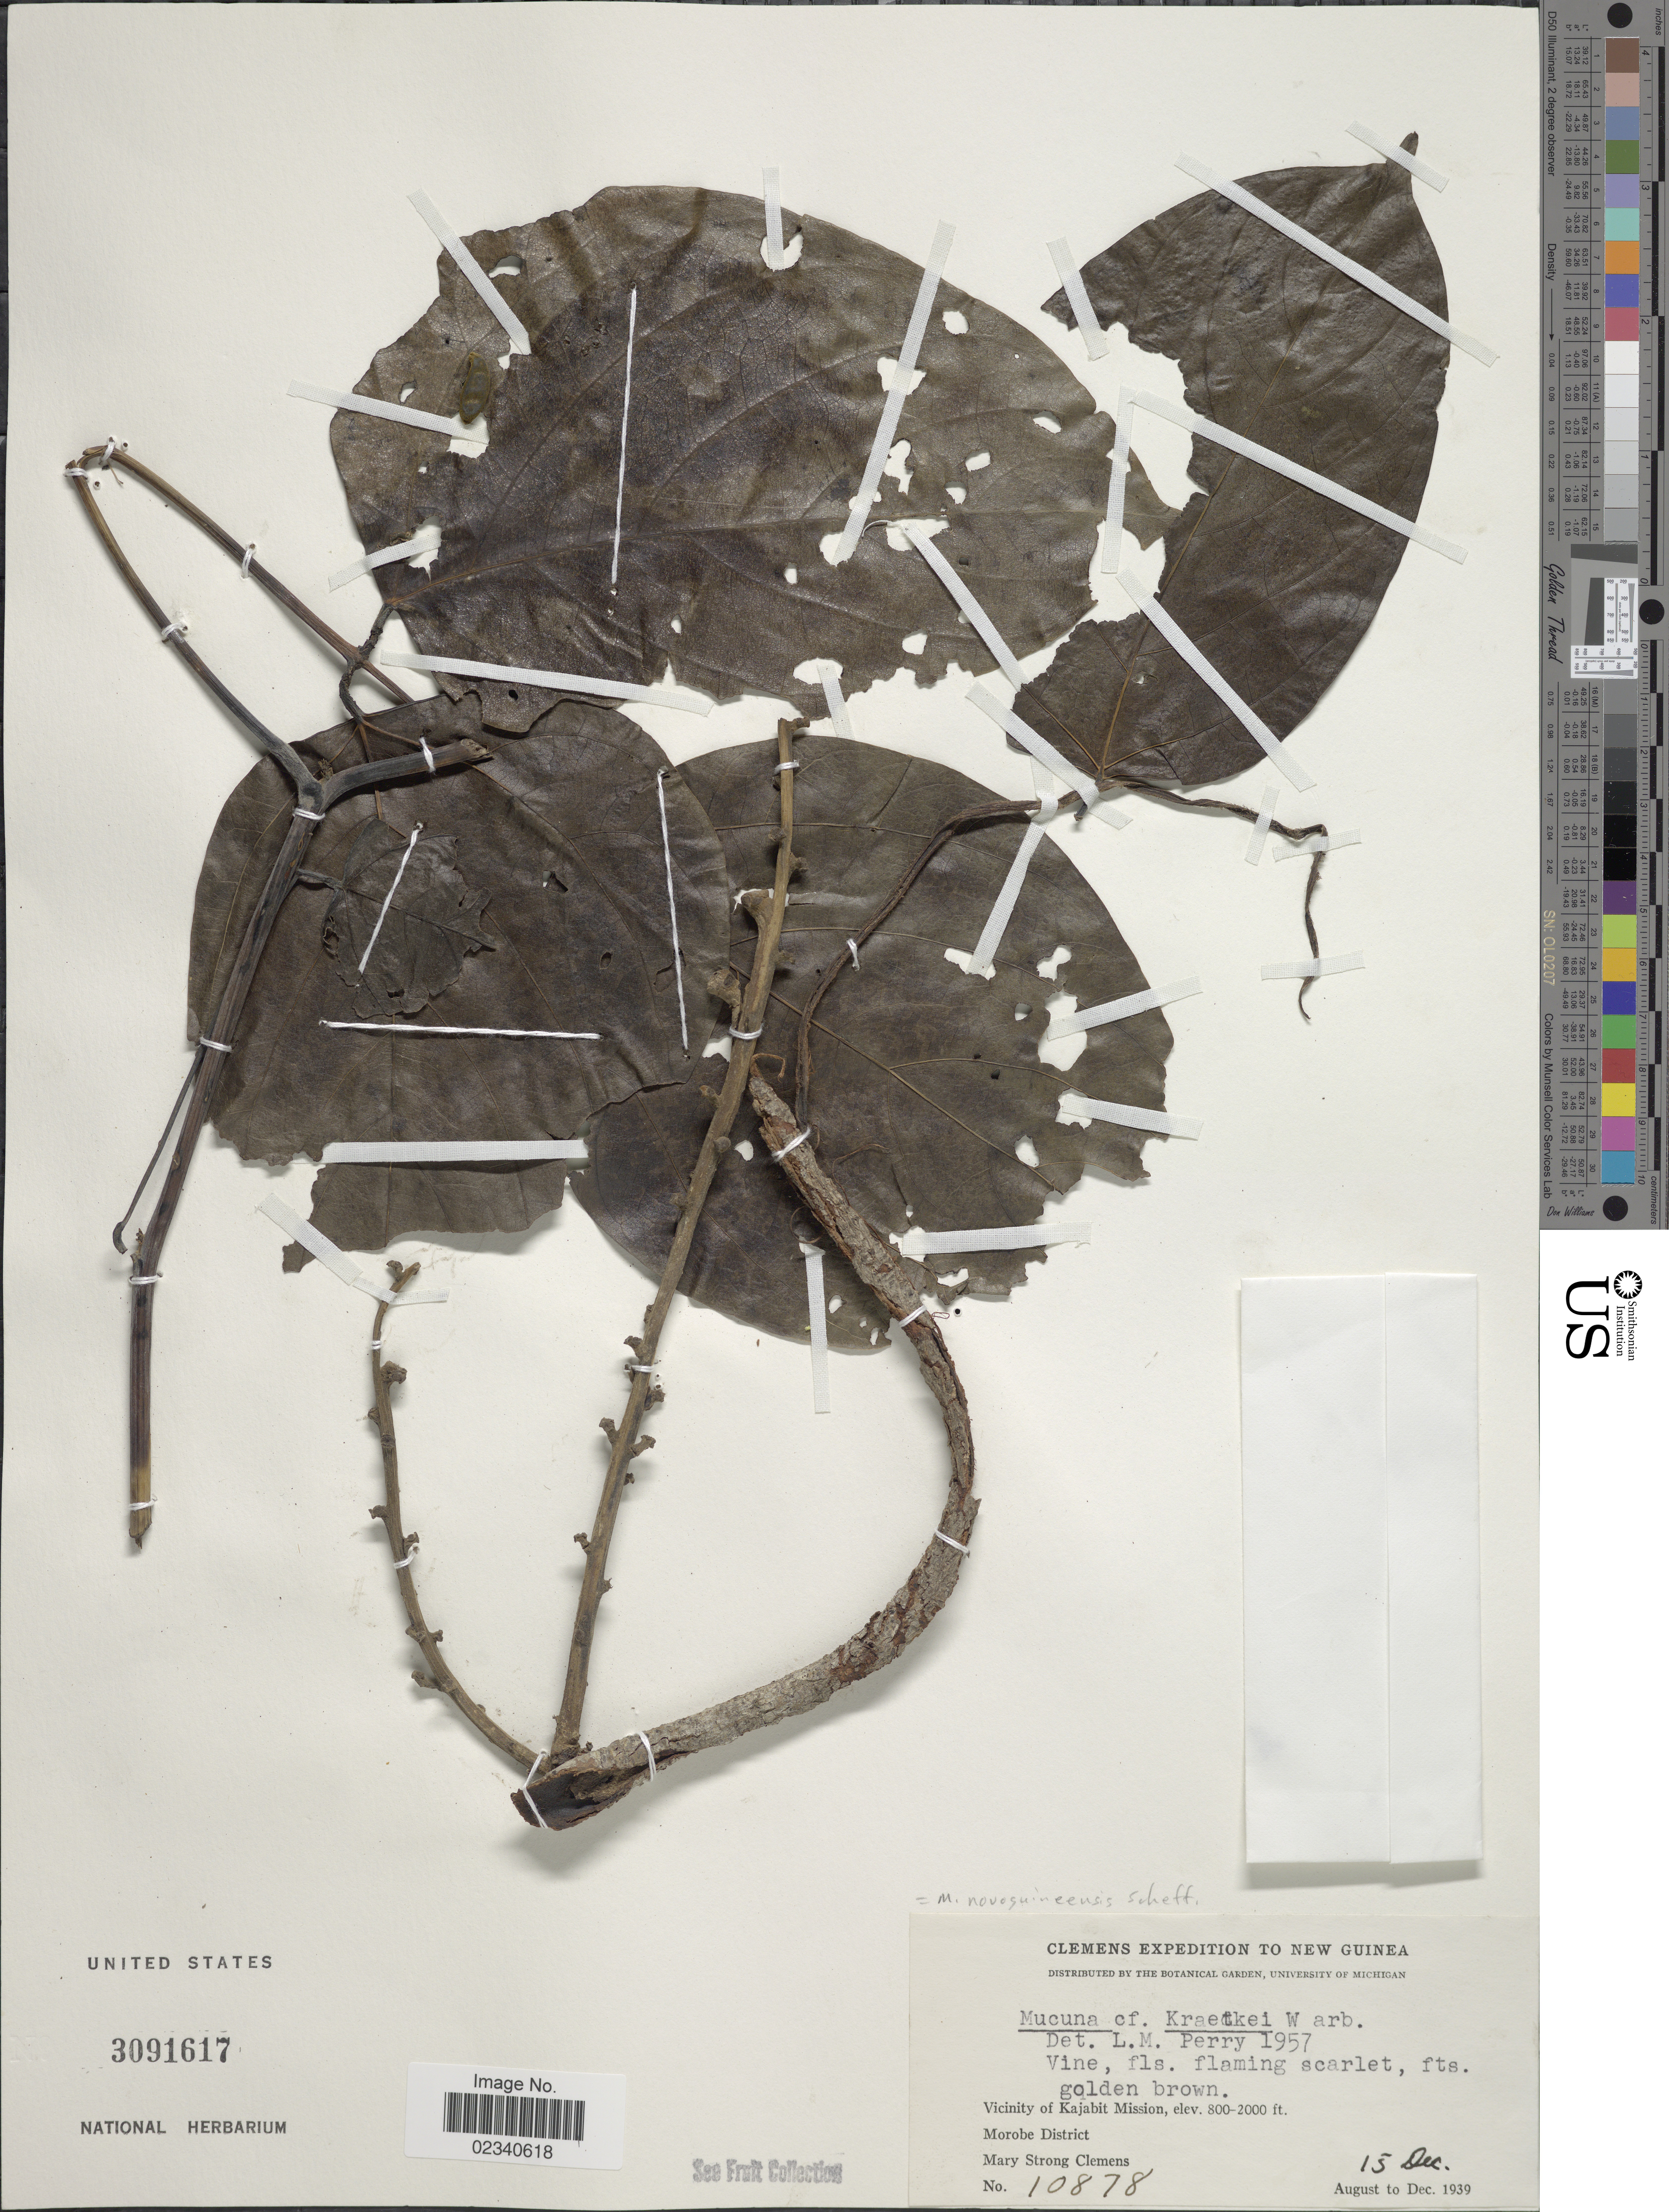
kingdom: Plantae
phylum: Tracheophyta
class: Magnoliopsida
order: Fabales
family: Fabaceae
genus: Mucuna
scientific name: Mucuna nova-guineensis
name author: Scheff.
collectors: M. S. Clemens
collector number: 10878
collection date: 1939-12-15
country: Papua New Guinea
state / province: Morobe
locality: New Guinea. Vicinity of Kajabit Mission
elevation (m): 244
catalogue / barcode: US 3091617